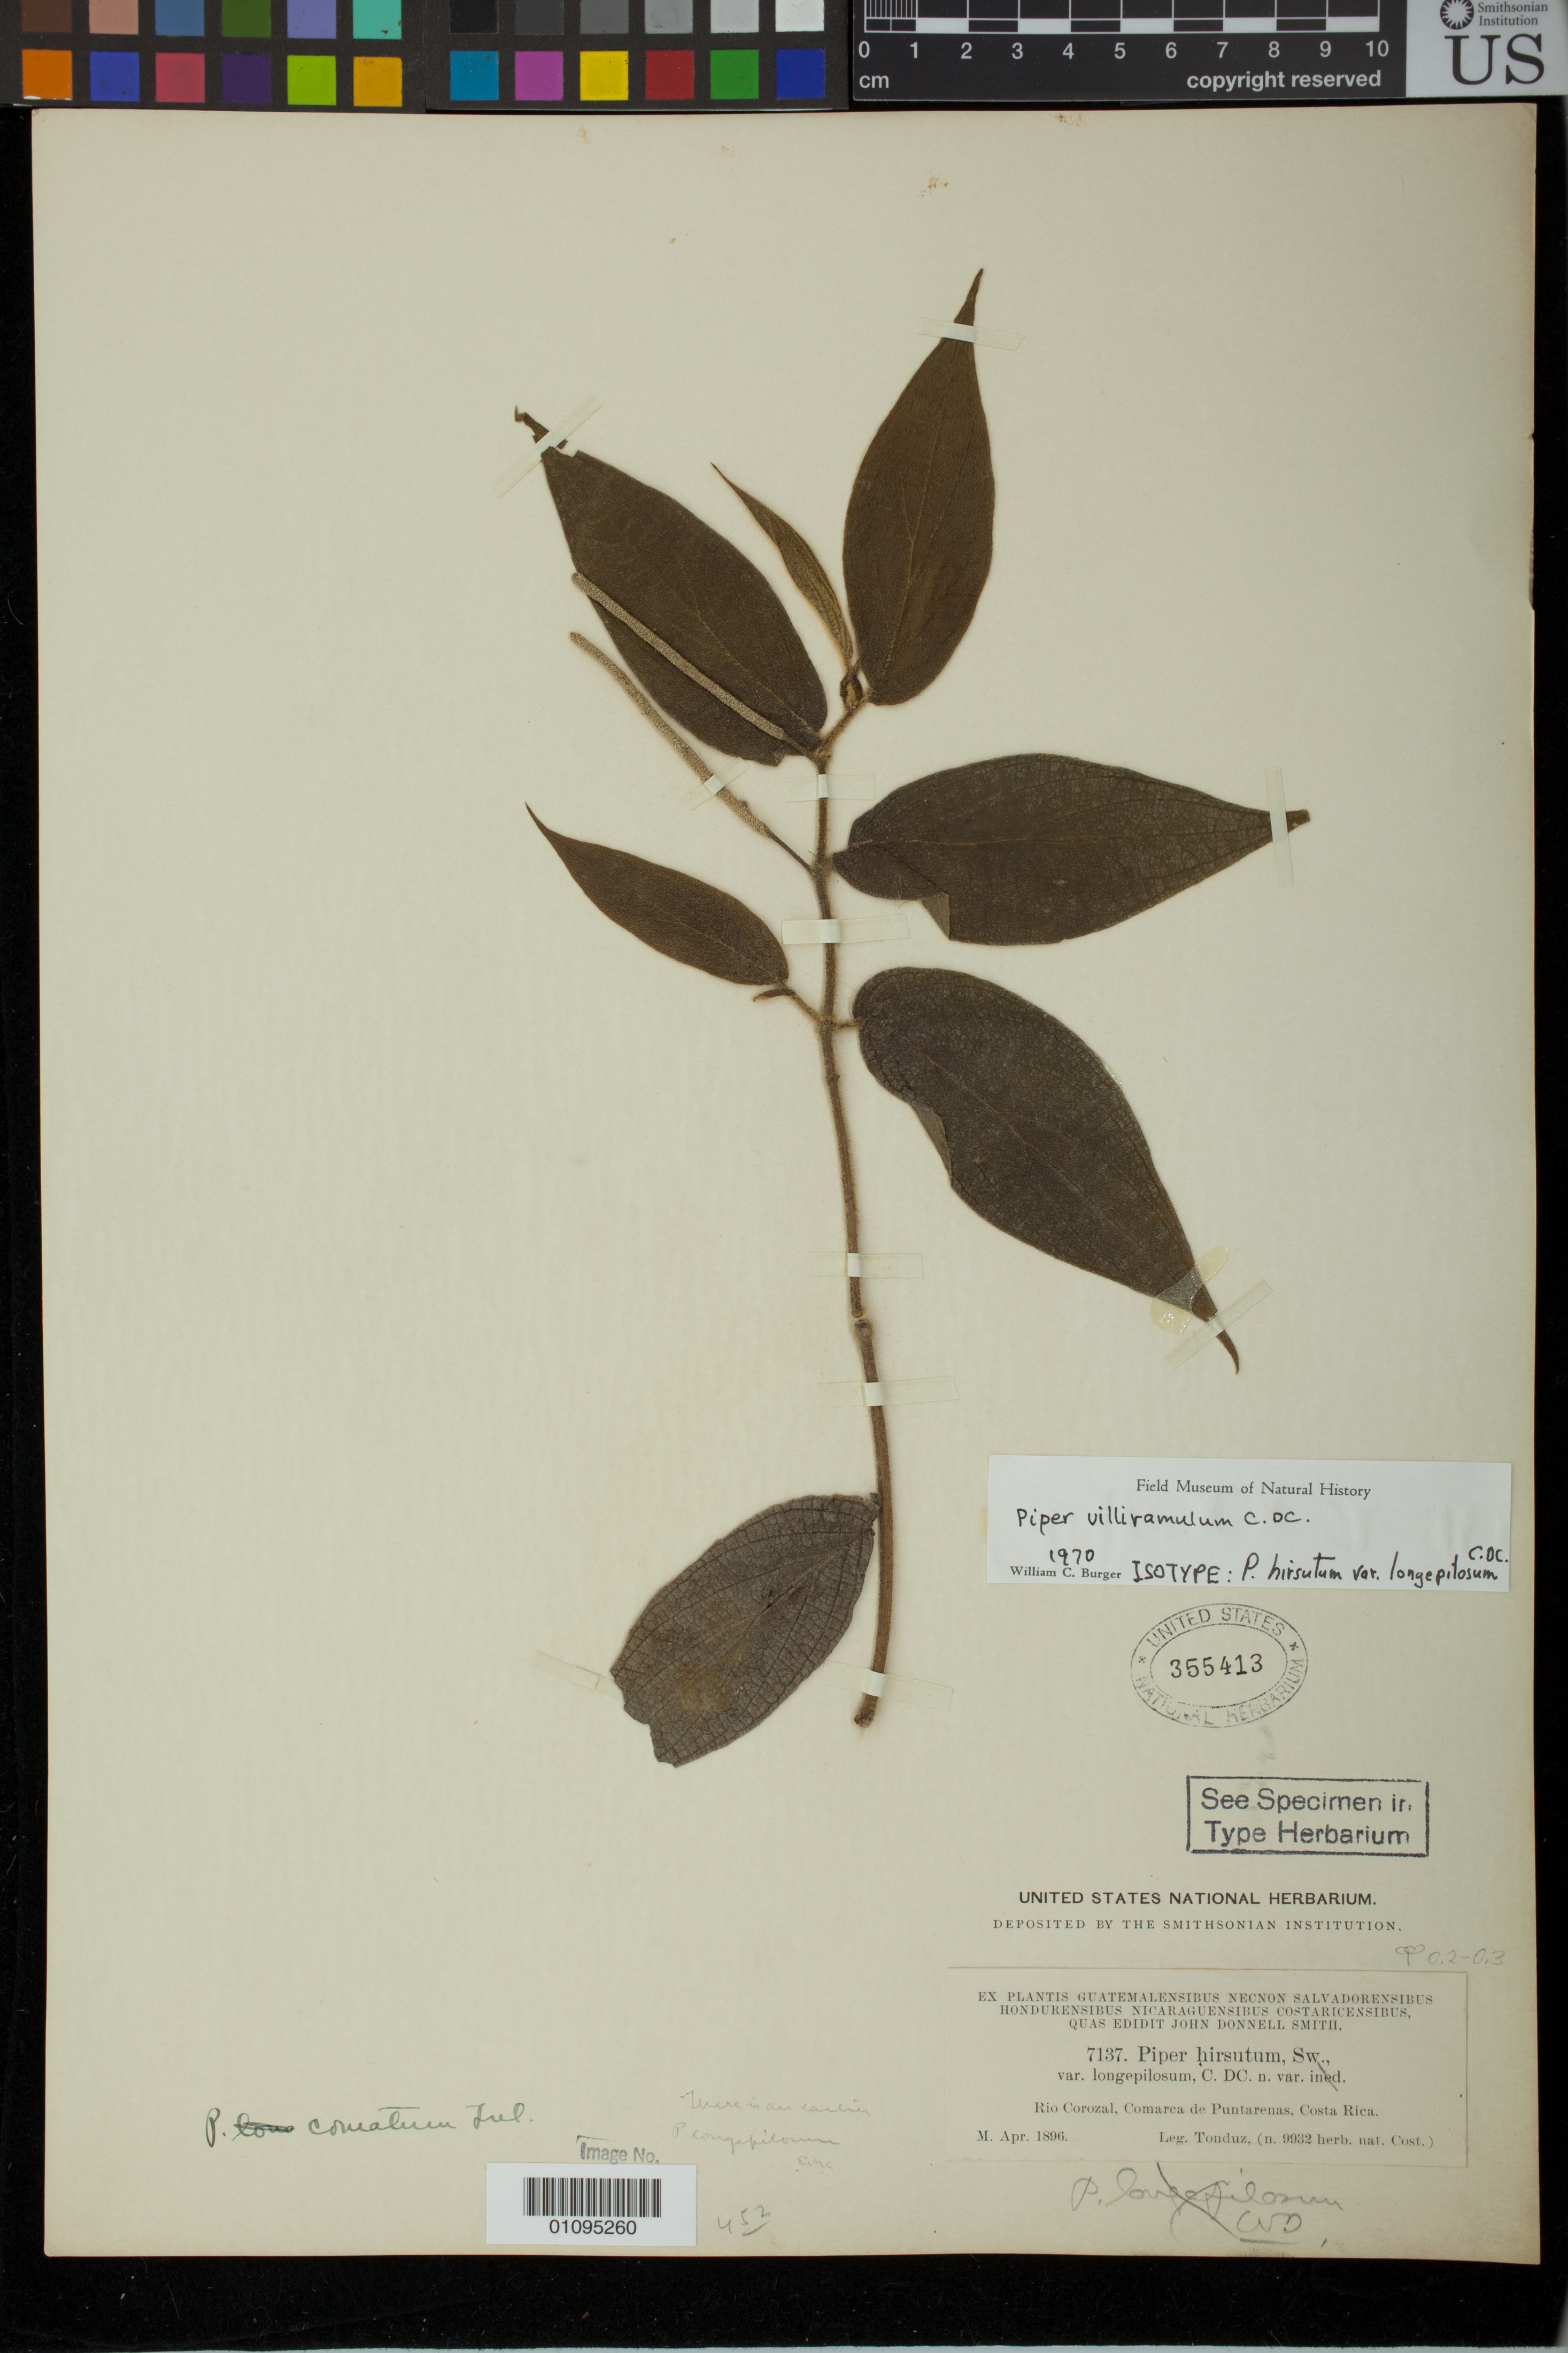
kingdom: Plantae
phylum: Tracheophyta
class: Magnoliopsida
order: Piperales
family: Piperaceae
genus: Piper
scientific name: Piper hirsutum var. longepilosum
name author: C. DC. in Pittier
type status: Syntype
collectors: A. Tonduz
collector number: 9932 (J.D.S. 7137)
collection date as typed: Apr 1896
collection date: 1896-04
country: Costa Rica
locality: Rio Corazol, Comarca de Puntarenas.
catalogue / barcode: US 355413